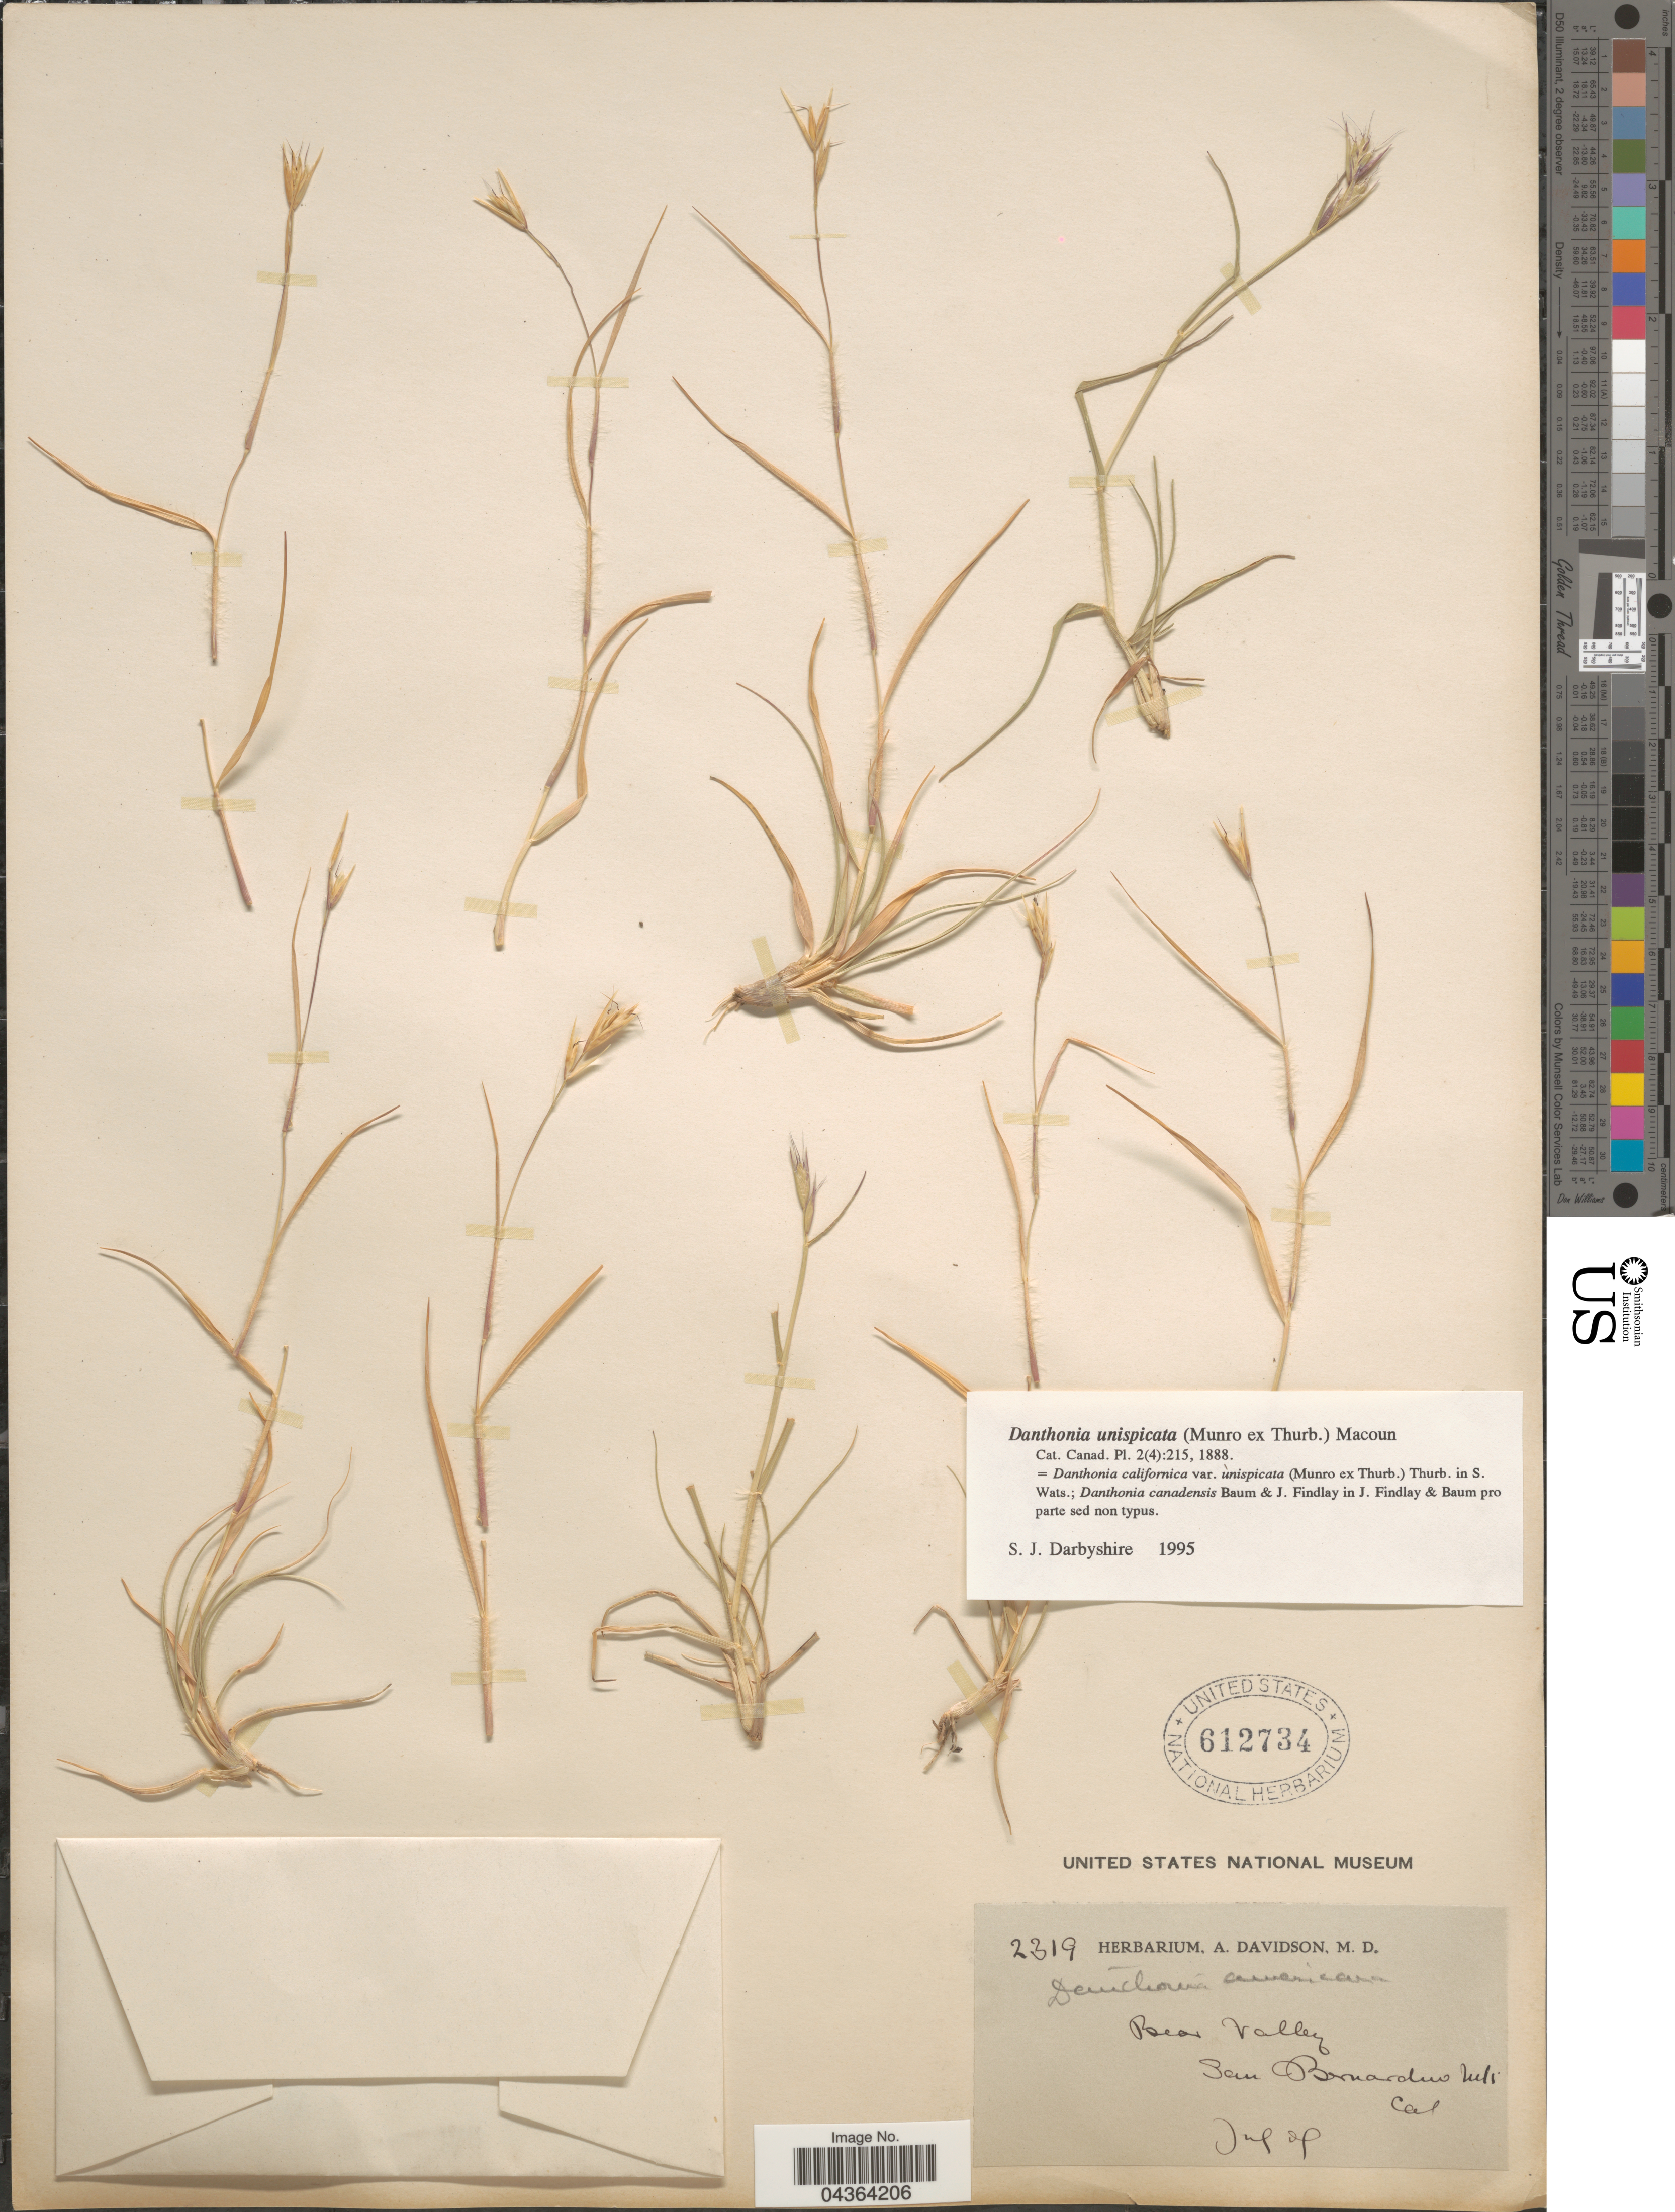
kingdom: Plantae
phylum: Tracheophyta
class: Liliopsida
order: Poales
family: Poaceae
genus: Danthonia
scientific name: Danthonia unispicata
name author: (Thurb.) Munro ex Macoun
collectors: ex herb. A. Davidson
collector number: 2319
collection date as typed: Transcribed d/m/y: /7/9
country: United States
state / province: California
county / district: San Bernardino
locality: Bear Valley. San Bernardino Mts.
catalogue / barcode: US 612734